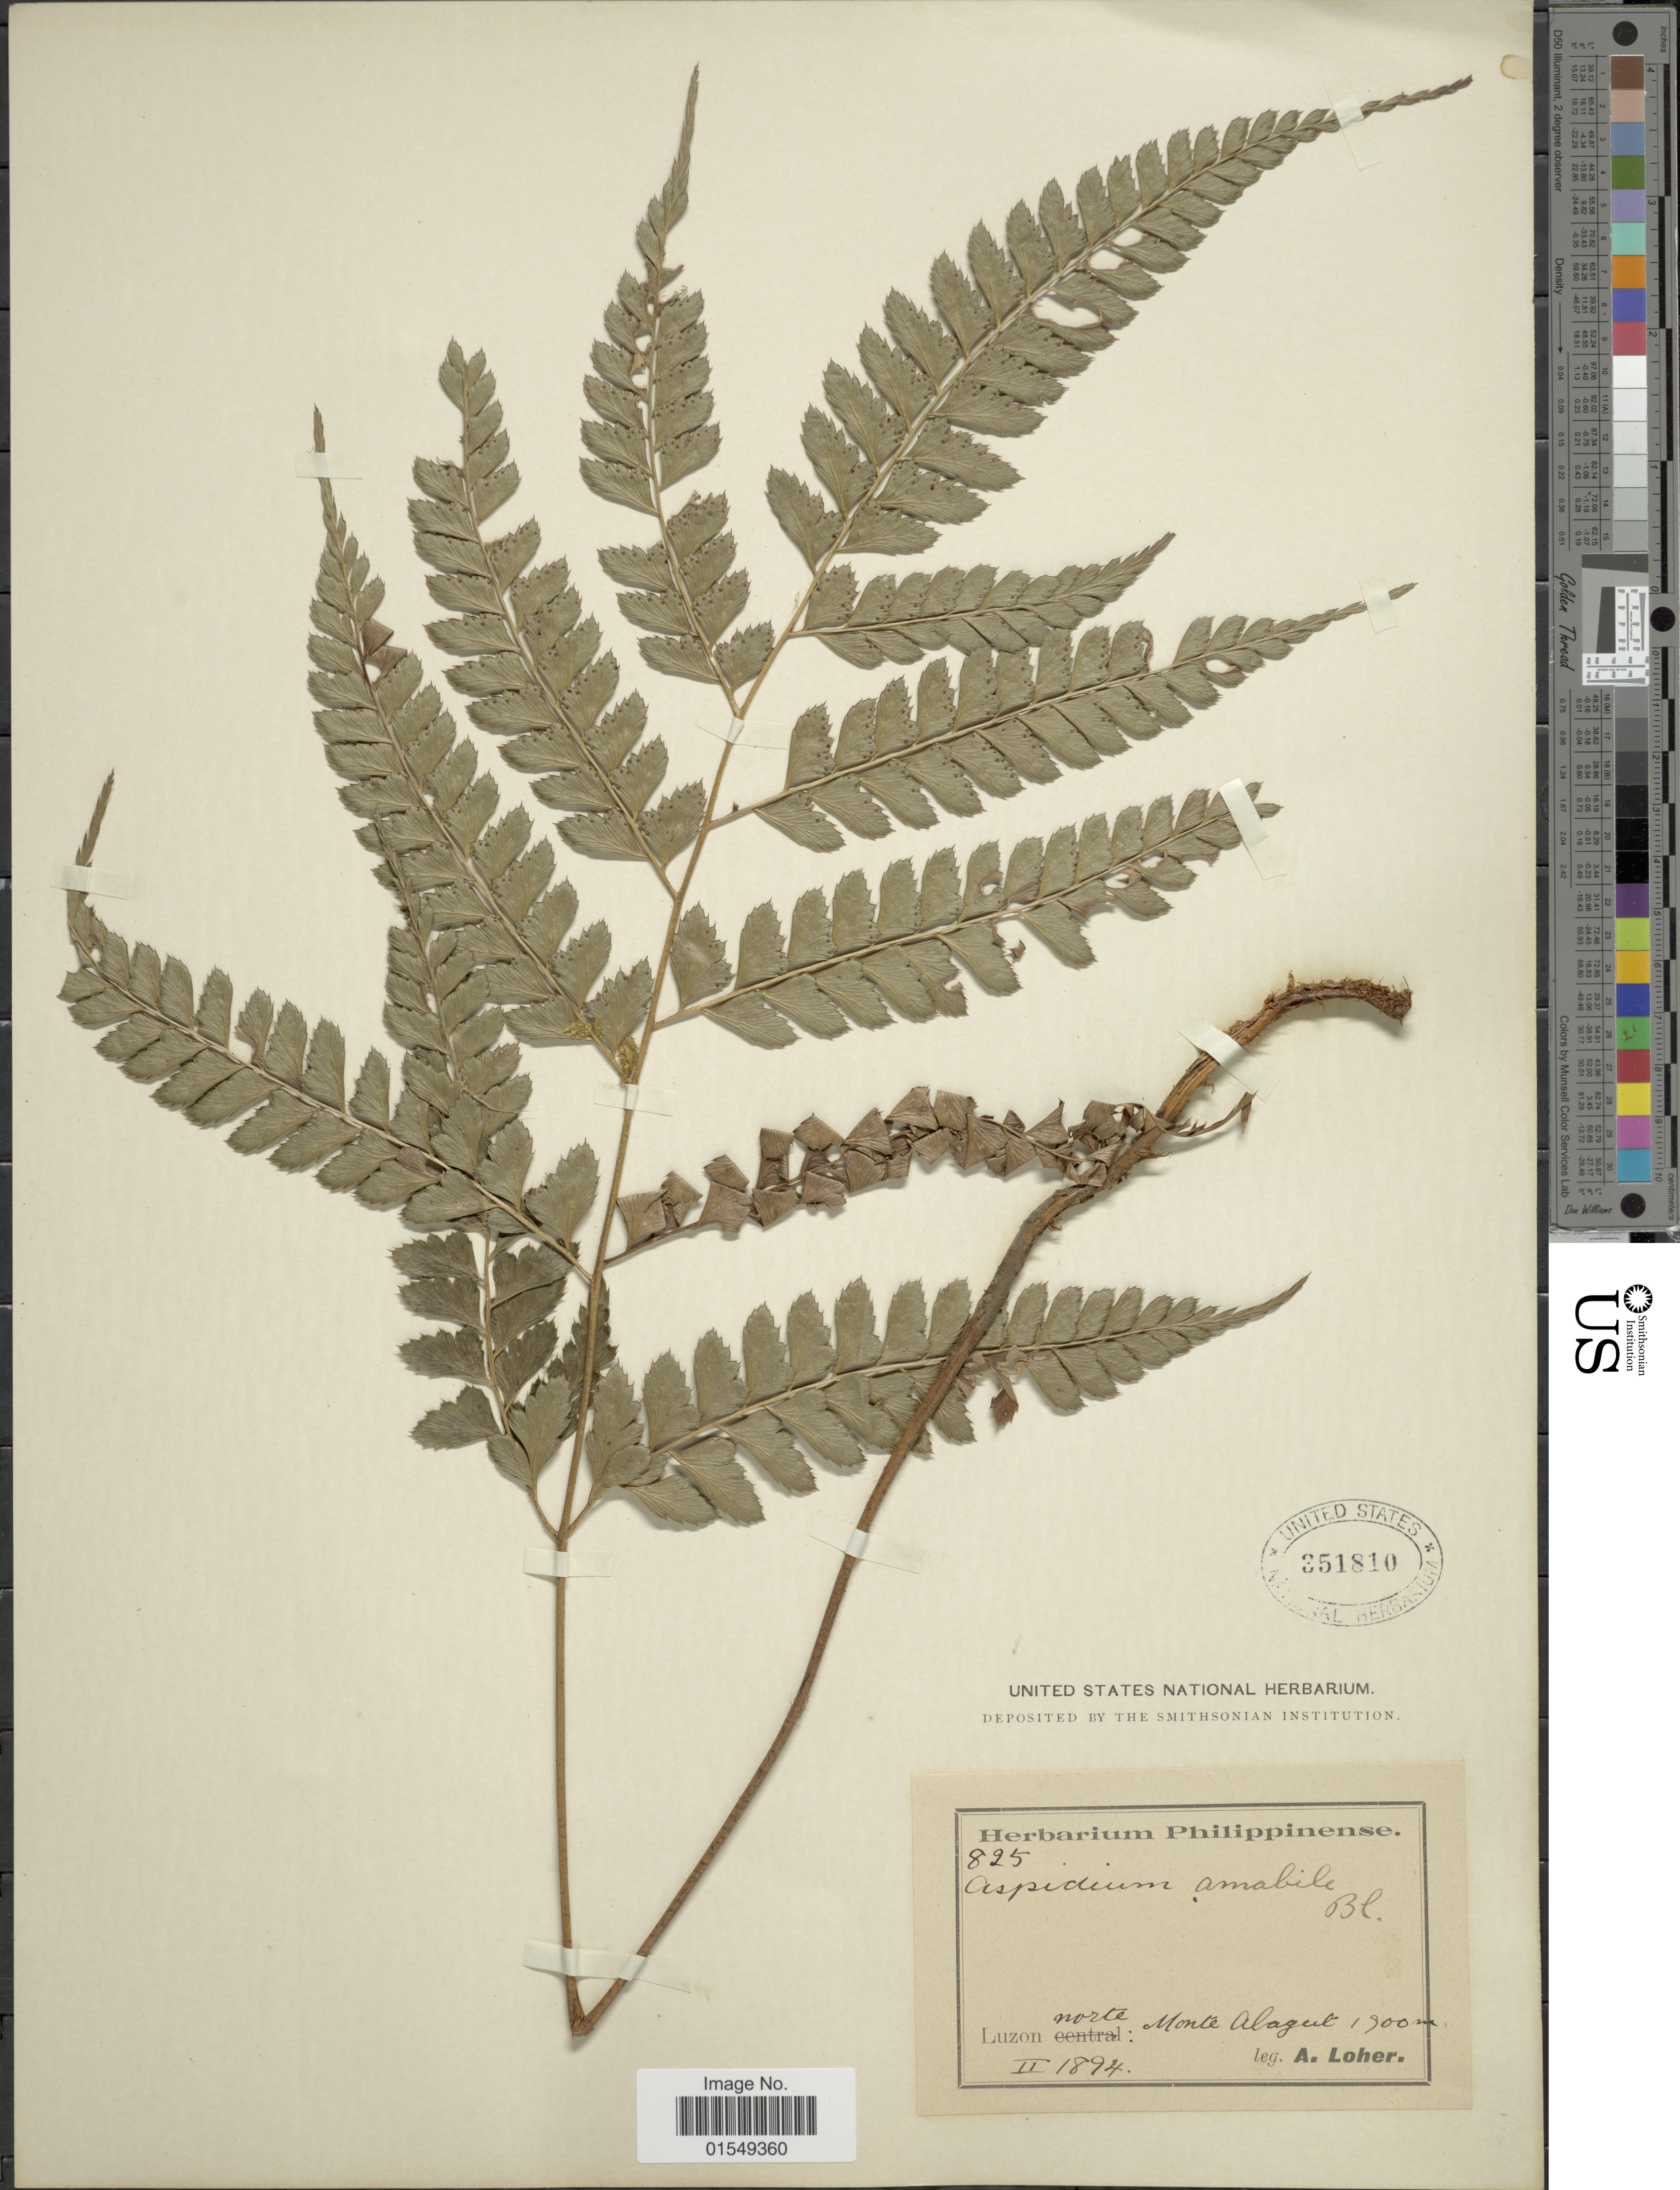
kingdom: Plantae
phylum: Tracheophyta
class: Polypodiopsida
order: Polypodiales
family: Dryopteridaceae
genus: Arachniodes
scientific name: Arachniodes amabilis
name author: (Blume) Tindale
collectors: A. Loher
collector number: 825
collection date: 1894-02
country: Philippines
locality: Luzon norte: Monte Alagut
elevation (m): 1500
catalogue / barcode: US 351810